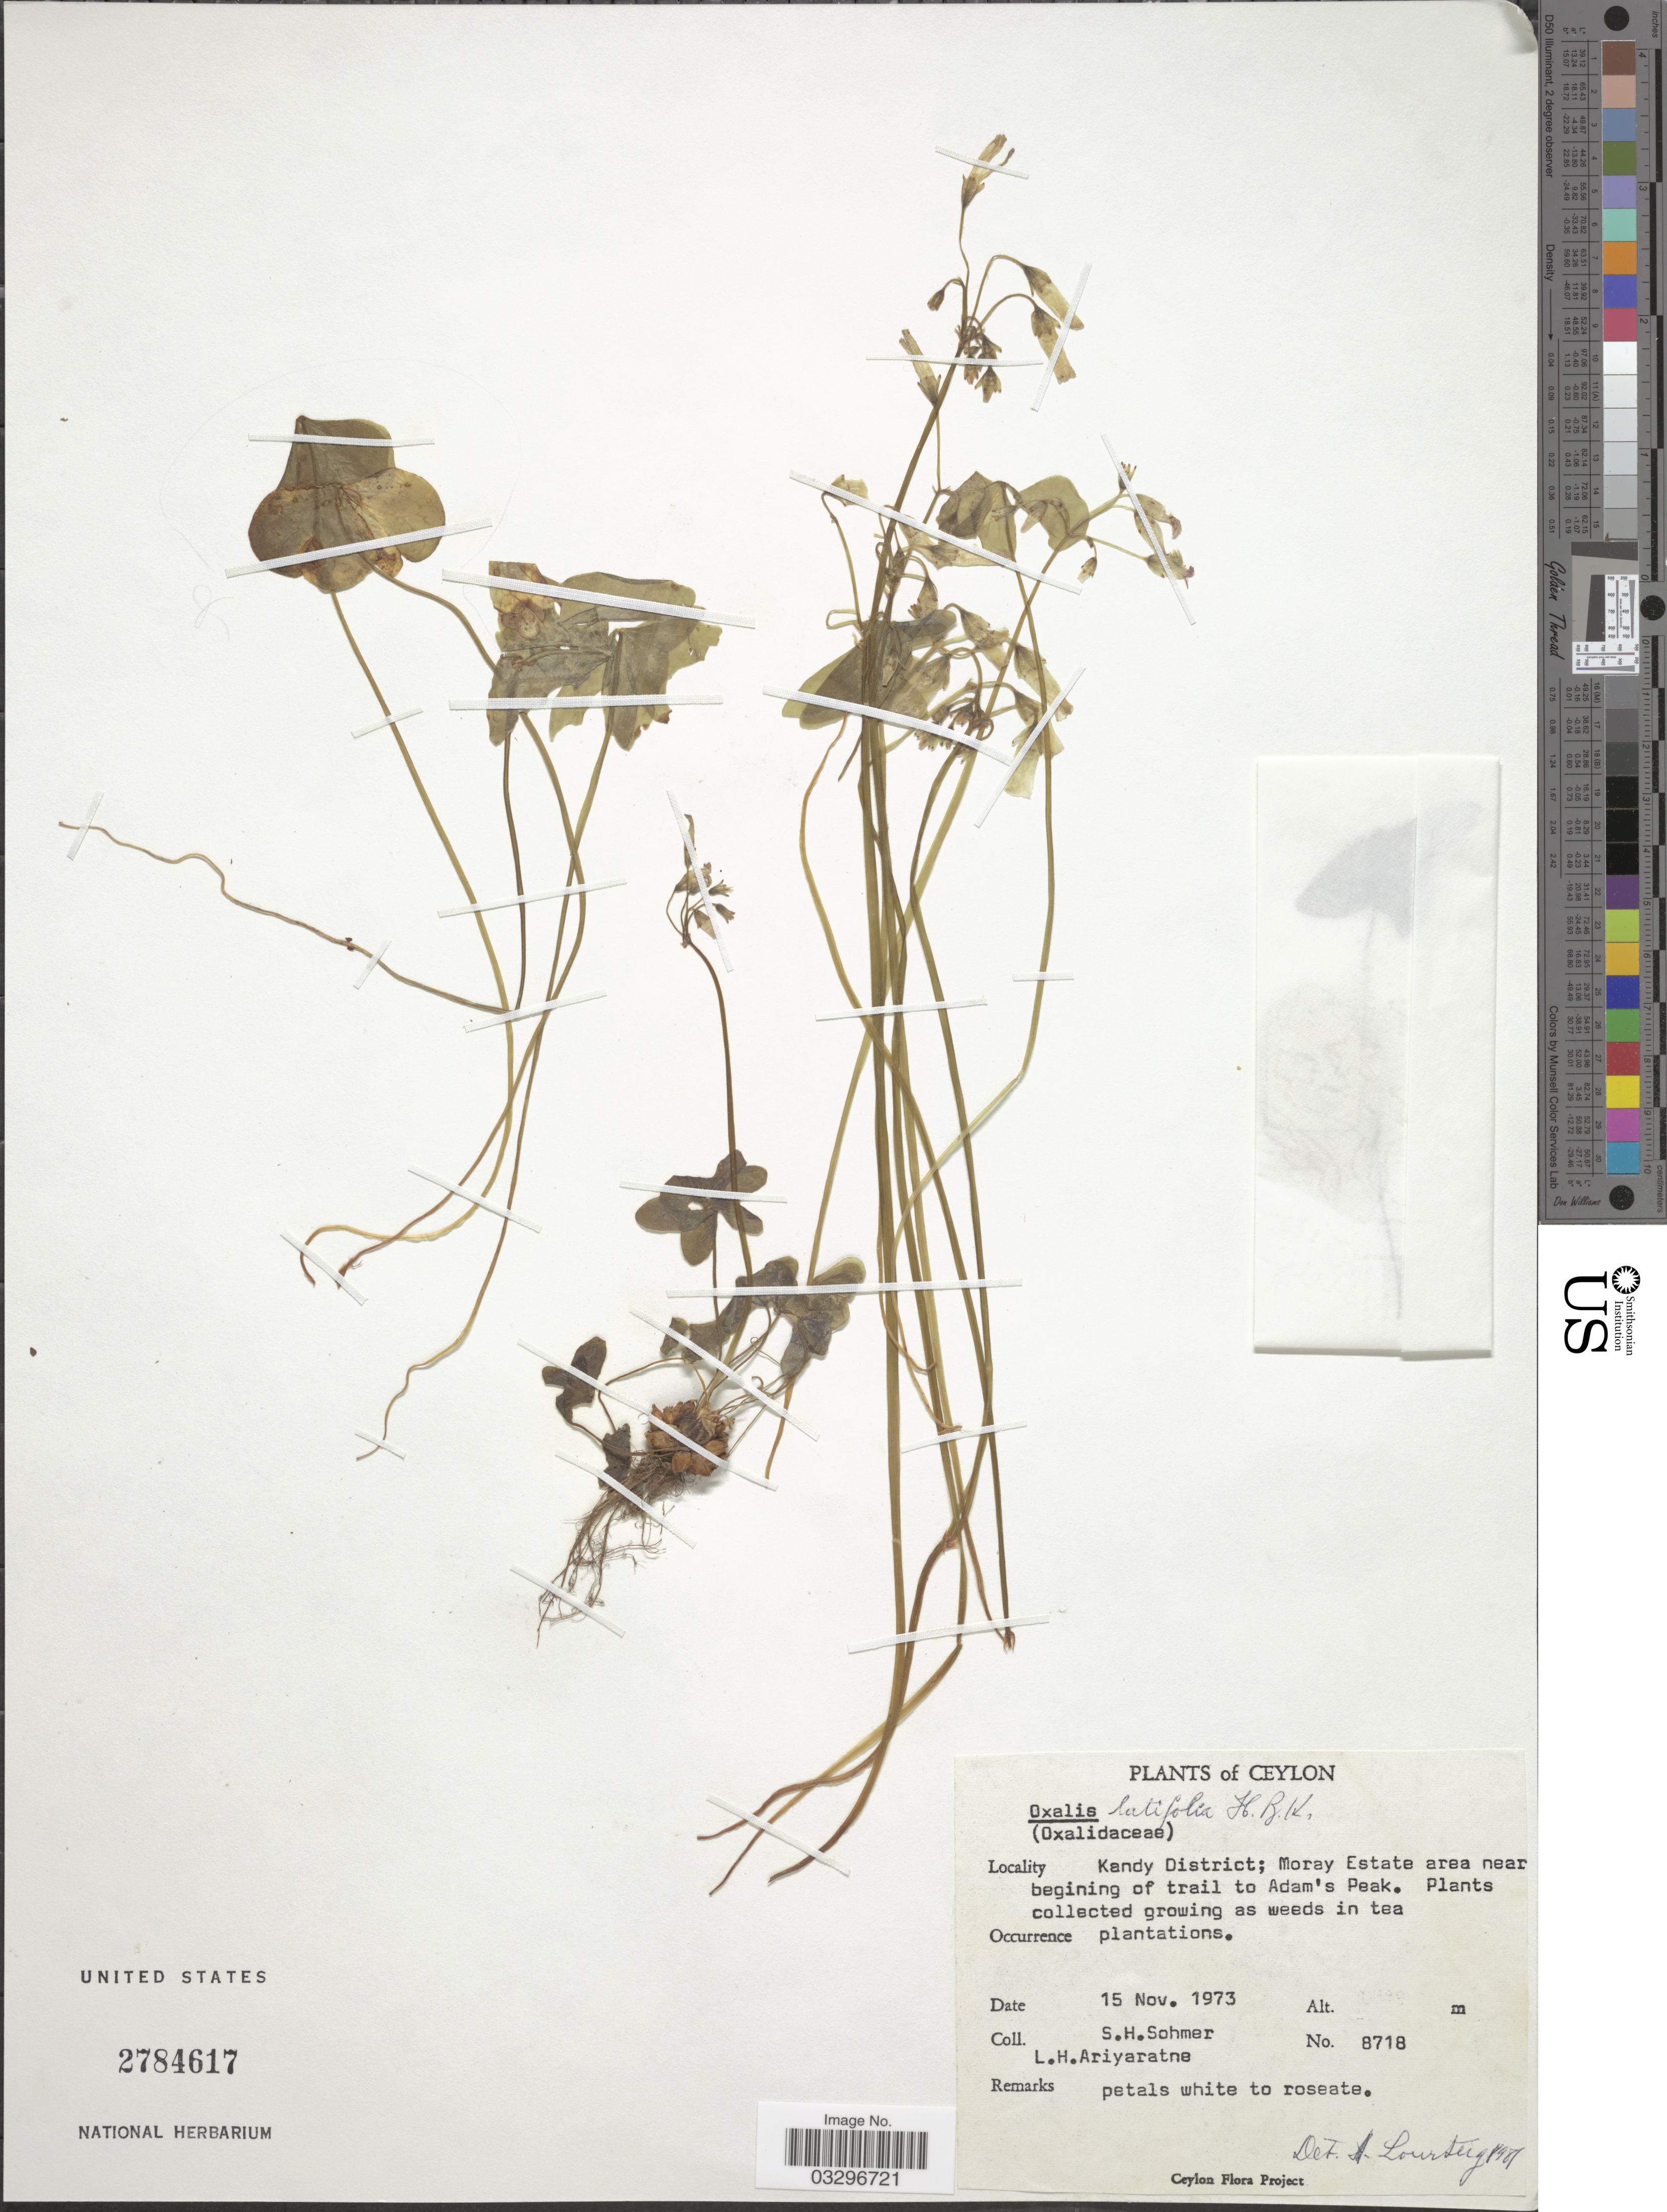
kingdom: Plantae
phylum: Tracheophyta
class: Magnoliopsida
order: Oxalidales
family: Oxalidaceae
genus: Oxalis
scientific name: Oxalis latifolia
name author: Kunth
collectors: S. H. Sohmer & L. Ariyaratne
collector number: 8718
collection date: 1973-11-15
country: Sri Lanka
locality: Ceylon, Kandy District; Moray Estate area near beginning of trail to Adam's Peak.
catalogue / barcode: US 2784617